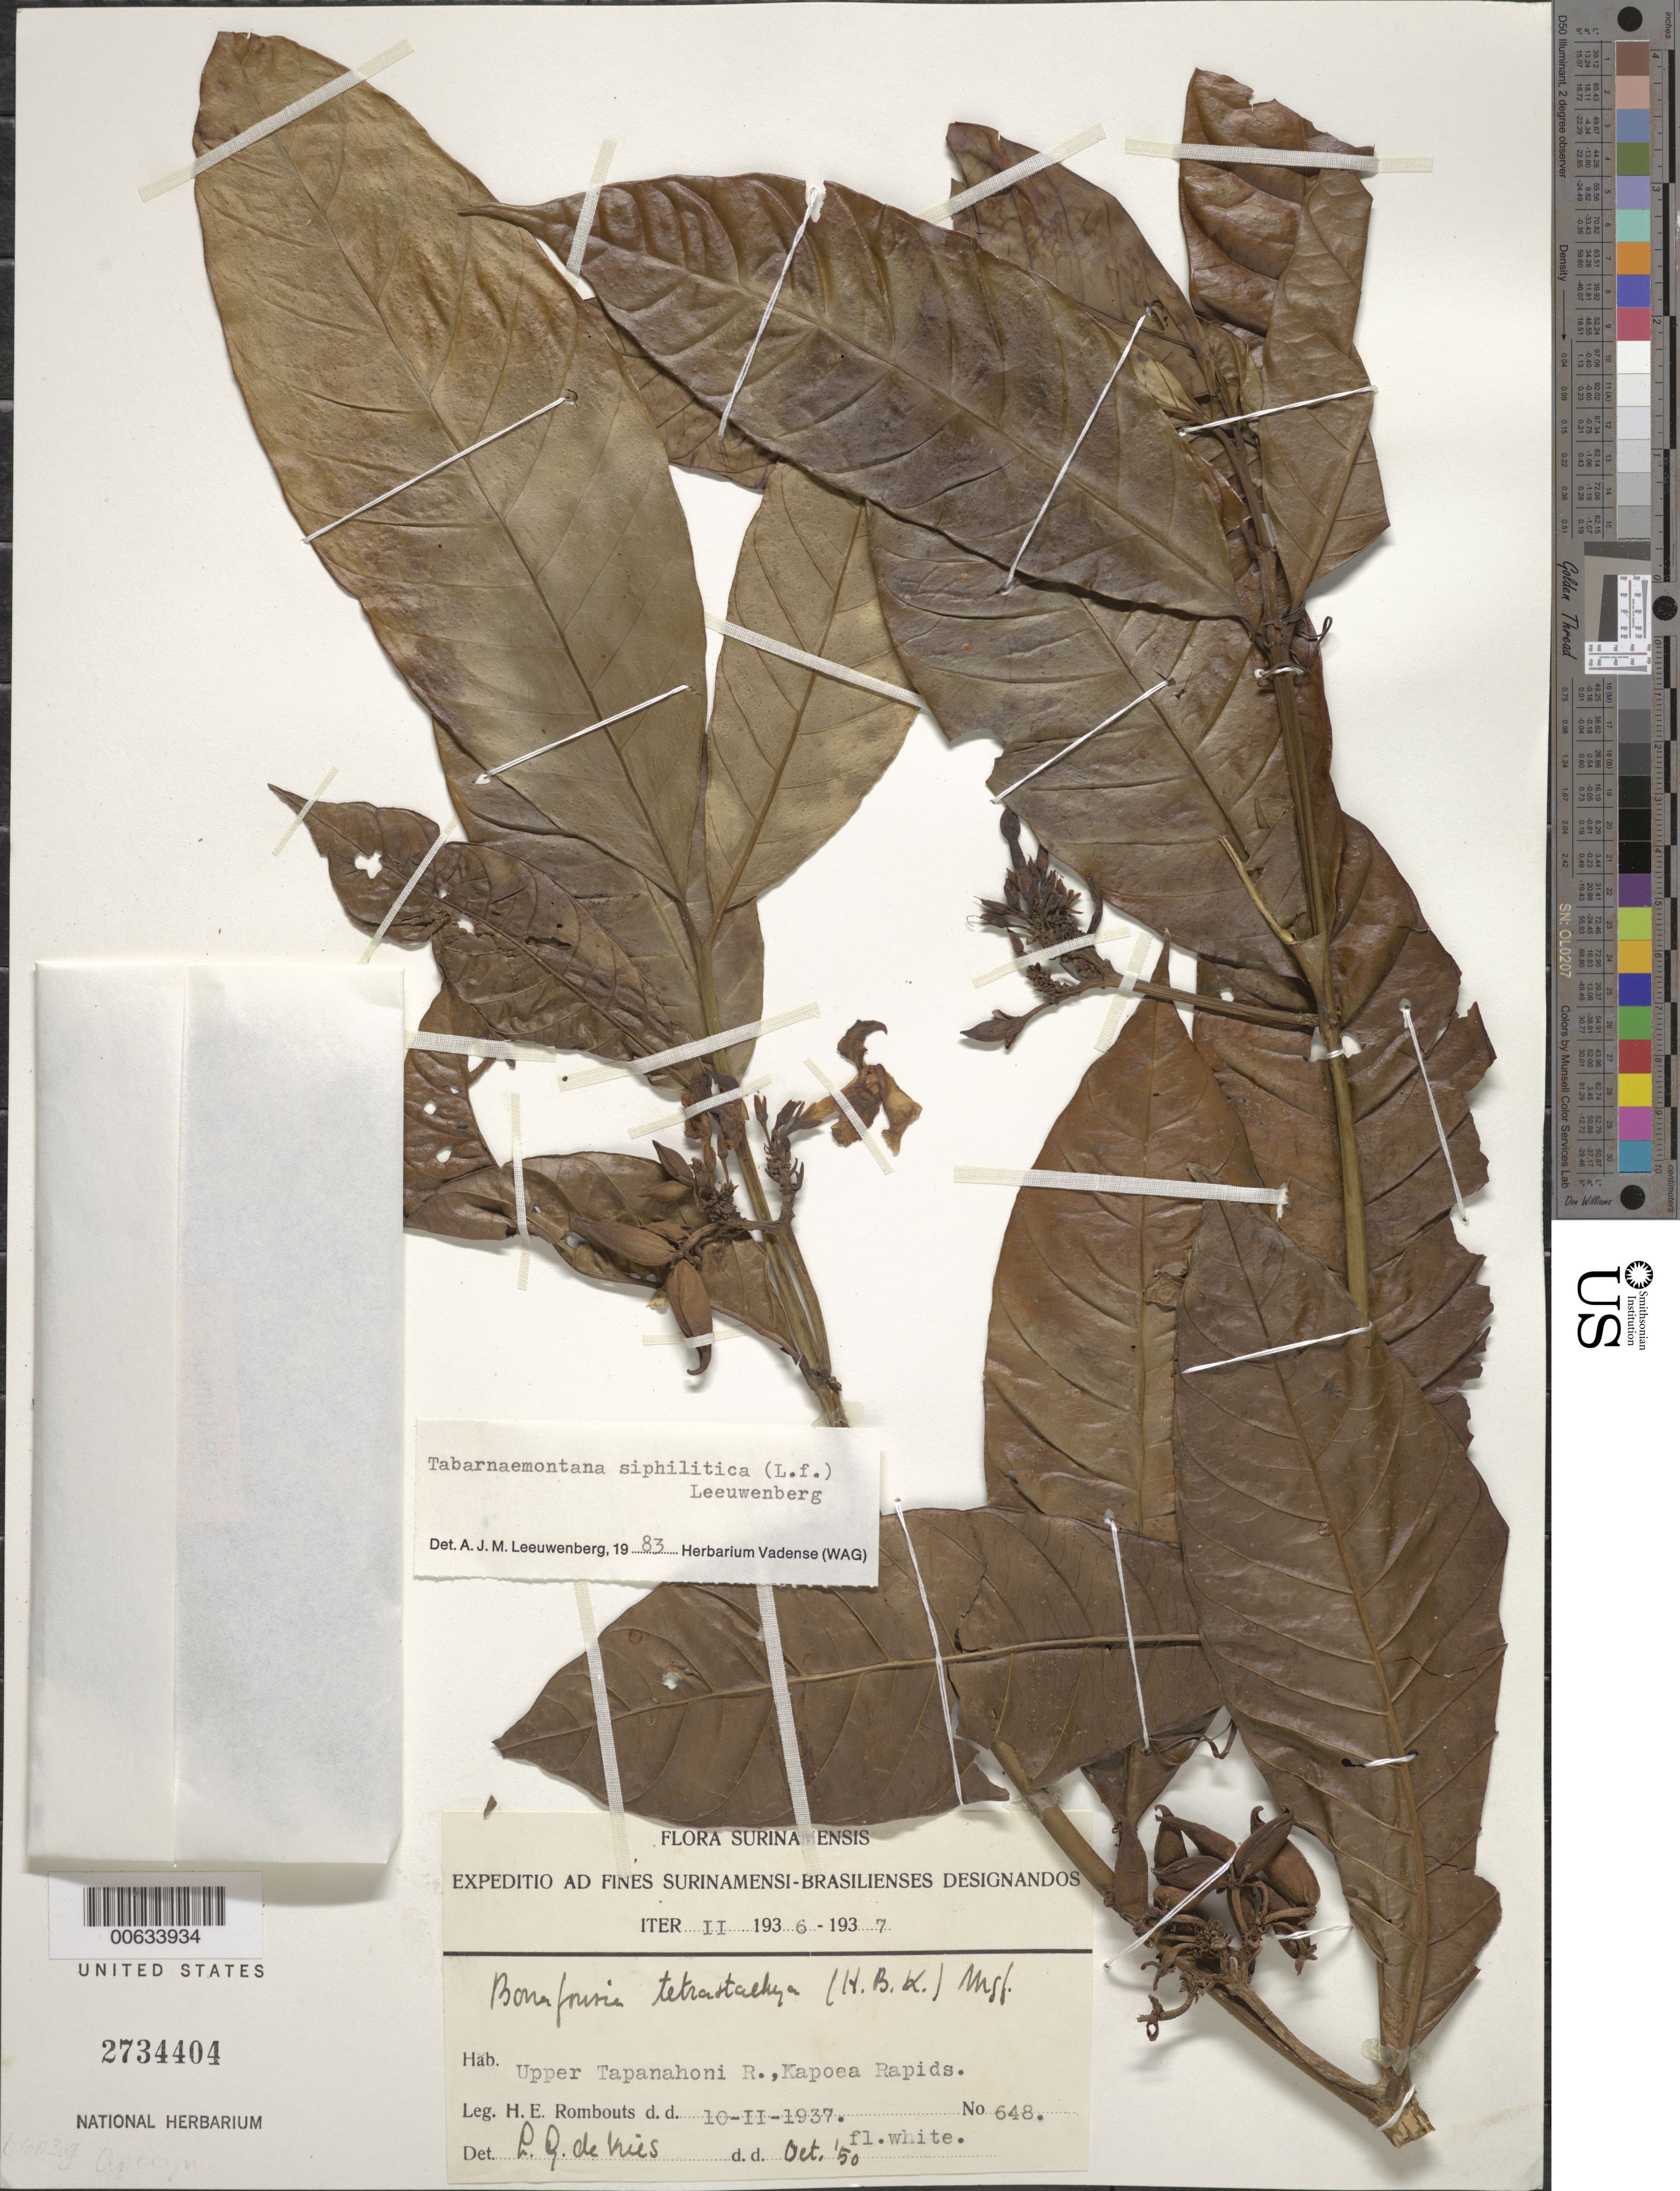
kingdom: Plantae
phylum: Tracheophyta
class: Magnoliopsida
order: Gentianales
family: Apocynaceae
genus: Tabernaemontana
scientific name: Tabernaemontana siphilitica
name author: (L. f.) Leeuwenb.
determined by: Leeuwenberg, A. J. M.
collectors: H. Rombouts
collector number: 648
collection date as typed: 10-Feb-37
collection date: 1937-02-10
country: Suriname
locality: Tapanahoni R. (upper), Kapoea Rapids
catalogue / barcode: US 2734404